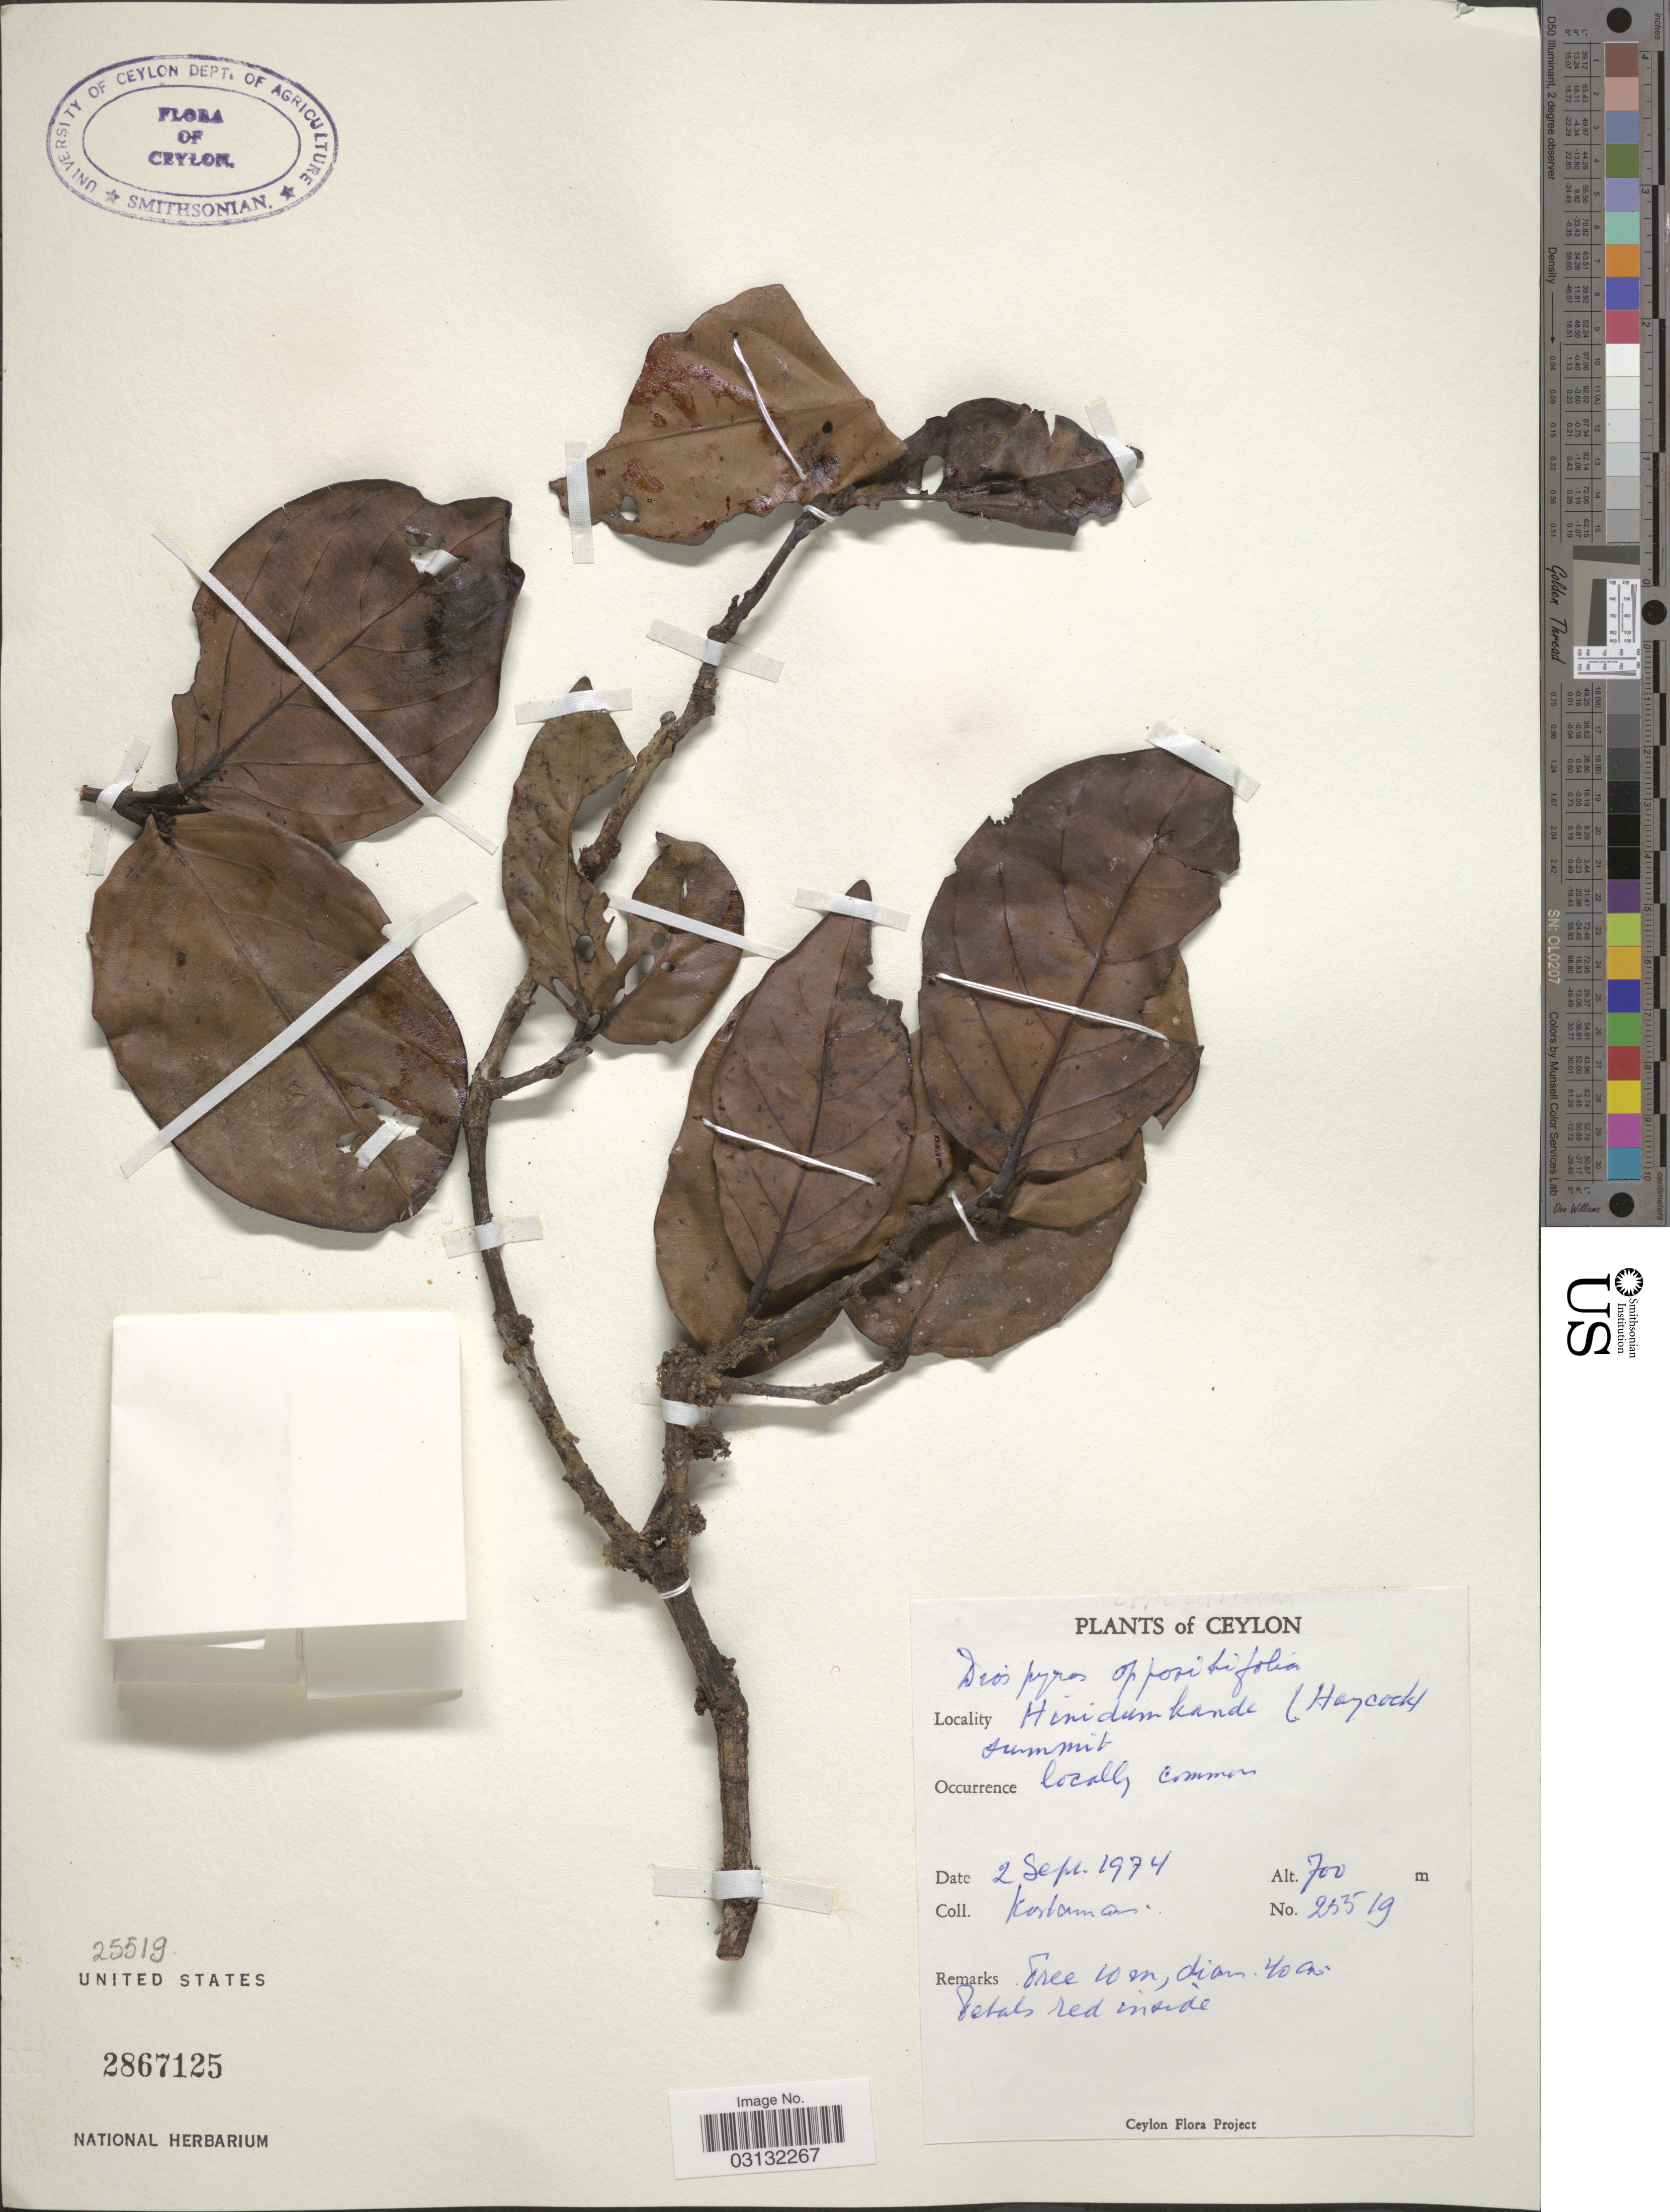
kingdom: Plantae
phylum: Tracheophyta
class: Magnoliopsida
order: Ericales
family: Ebenaceae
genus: Diospyros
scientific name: Diospyros oppositifolia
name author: Thwaites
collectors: Kostermans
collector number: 25519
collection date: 1974-09-02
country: Sri Lanka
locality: Ceylon. Hindumkande (Haycock) summit.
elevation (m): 700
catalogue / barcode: US 2867125